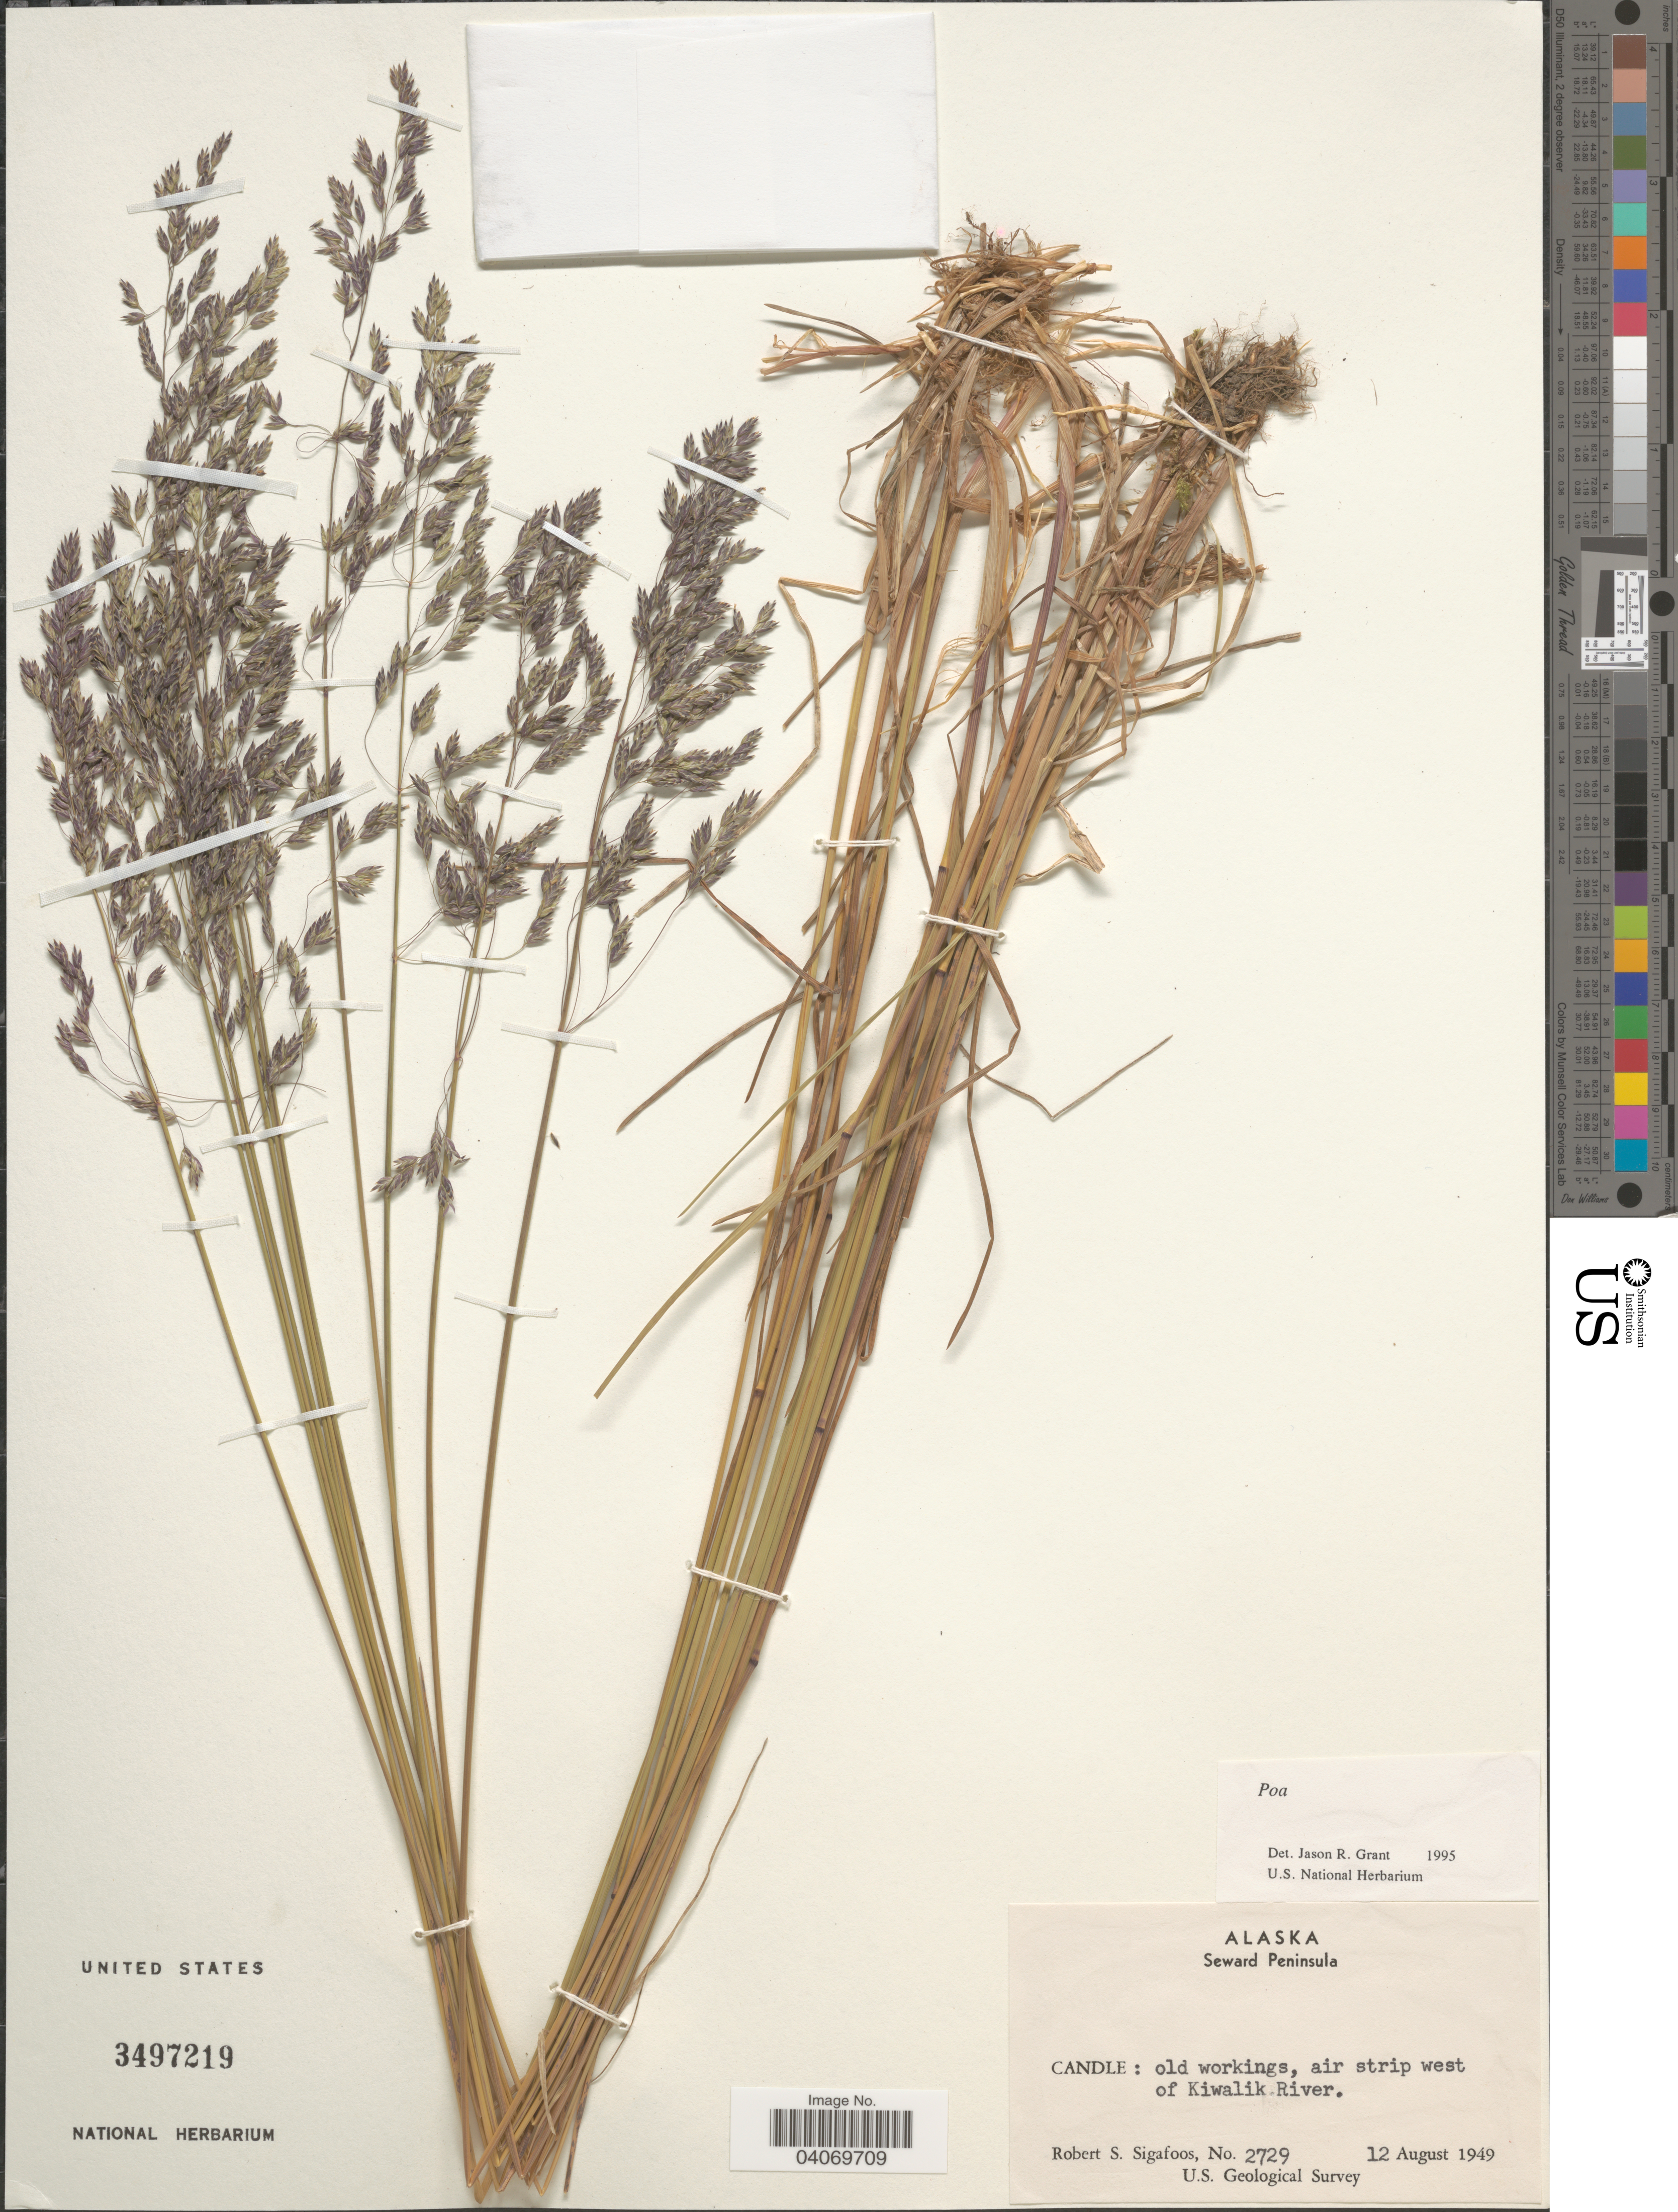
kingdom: Plantae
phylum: Tracheophyta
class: Liliopsida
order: Poales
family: Poaceae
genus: Poa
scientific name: Poa sp.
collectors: R. Sigafoos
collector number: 2729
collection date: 1949-08-12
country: United States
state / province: Alaska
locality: Seward Peninsula. Candle: old workings, air strip west of Kiwalik River. U.S. Geological Survey.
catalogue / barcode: US 3497219